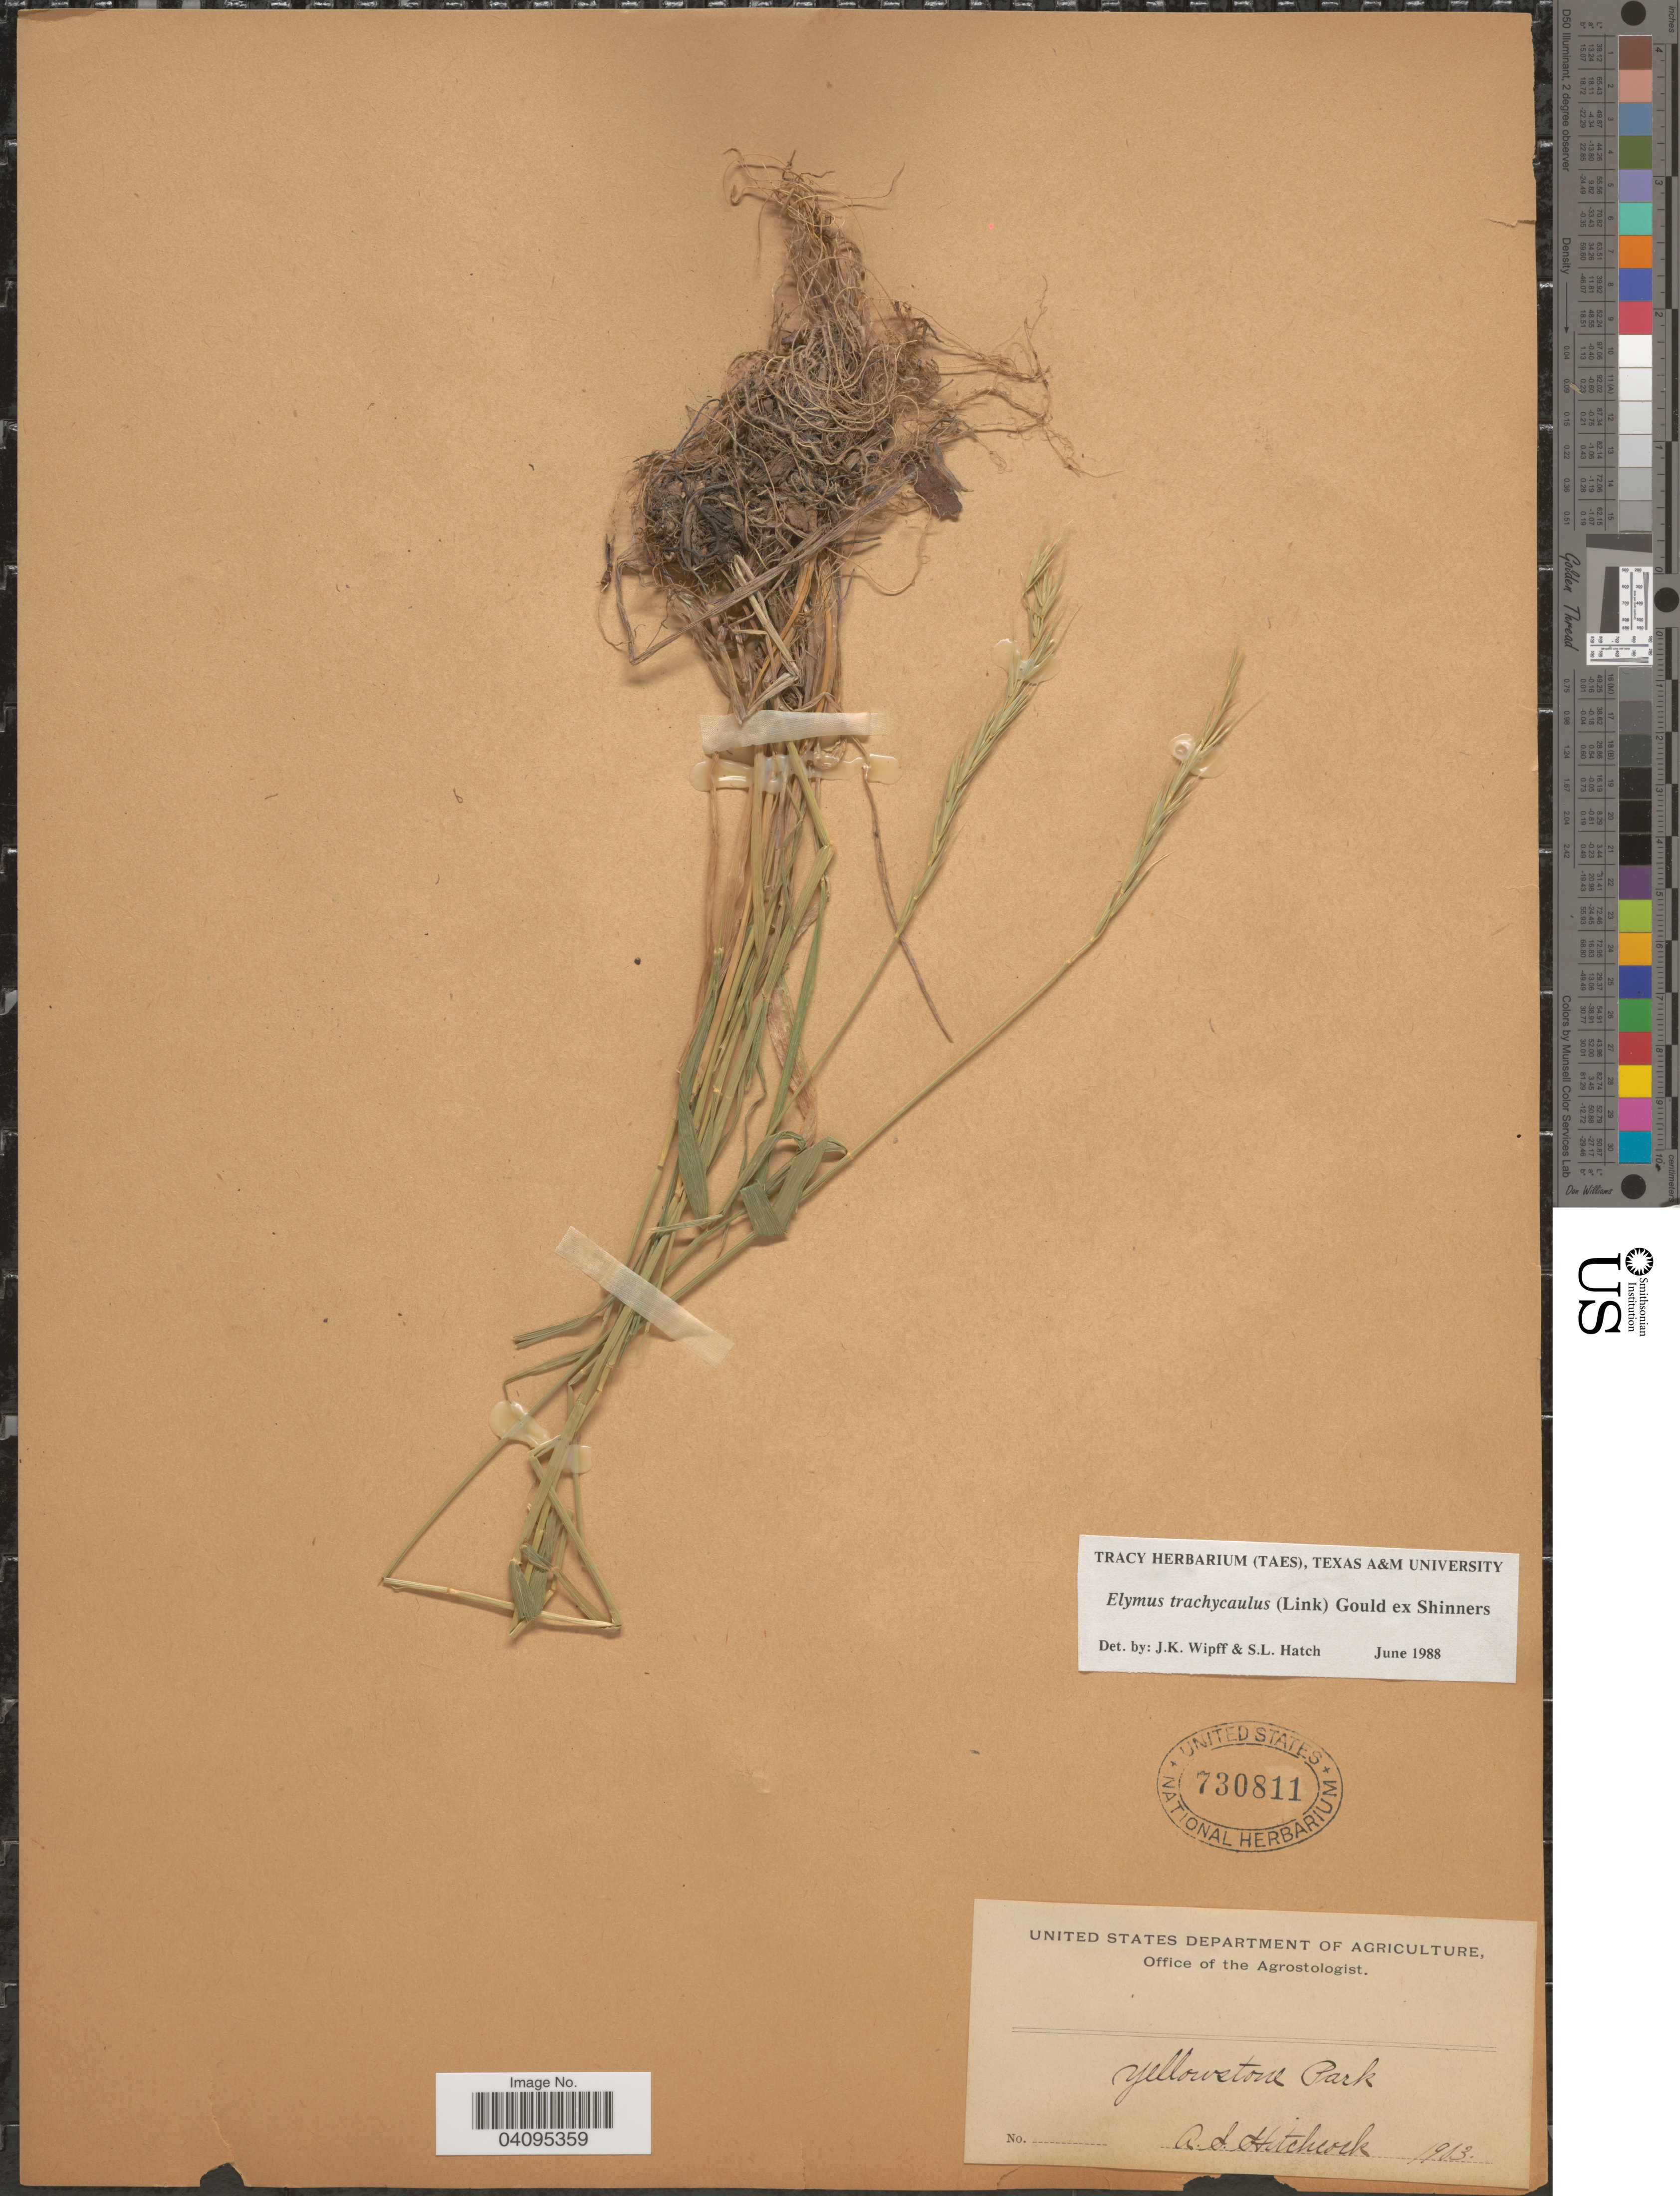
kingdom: Plantae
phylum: Tracheophyta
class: Liliopsida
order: Poales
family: Poaceae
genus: Elymus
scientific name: Elymus trachycaulus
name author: (Link) Gould ex Shinners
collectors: A. S. Hitchcock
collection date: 1903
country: United States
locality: Yellowstone Park.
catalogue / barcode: US 730811